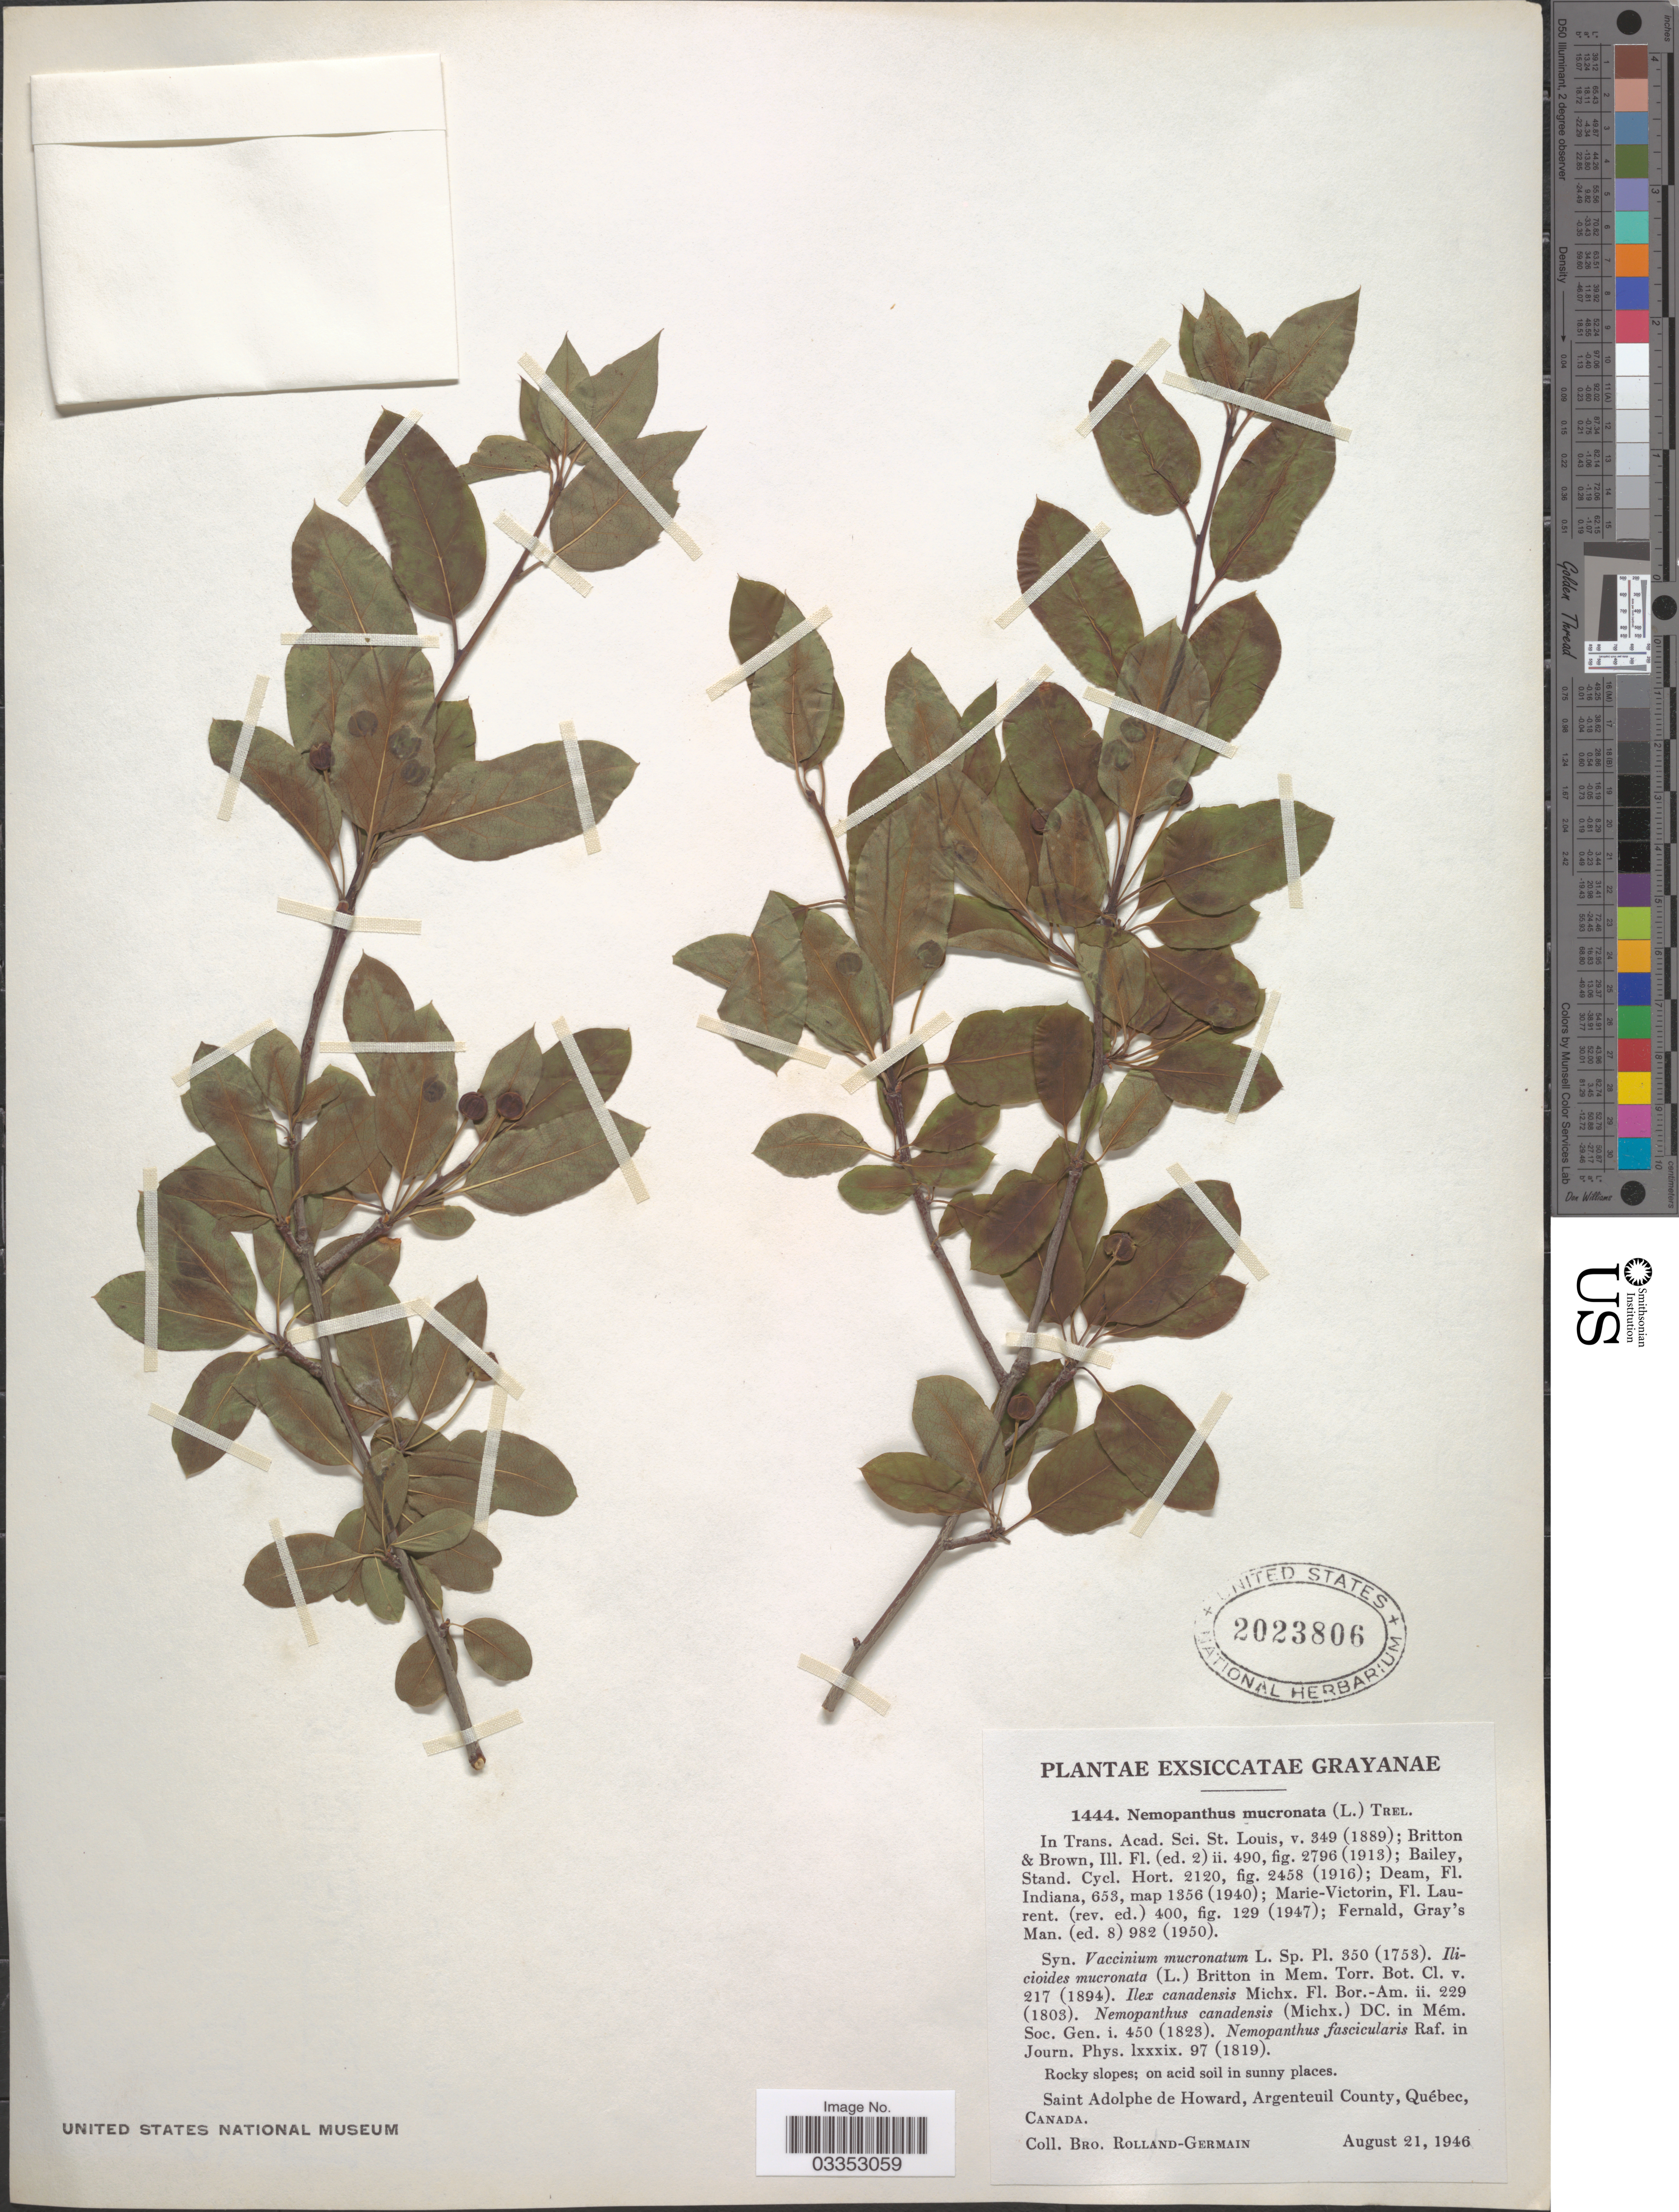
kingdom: Plantae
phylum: Tracheophyta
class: Magnoliopsida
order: Aquifoliales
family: Aquifoliaceae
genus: Nemopanthus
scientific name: Nemopanthus mucronatus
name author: (L.) Trel.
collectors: Rolland-Germain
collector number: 1444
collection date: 1946-08-21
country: Canada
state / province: Quebec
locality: Saint Adolphe de Howard, Argenteuil County.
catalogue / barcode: US 2023806